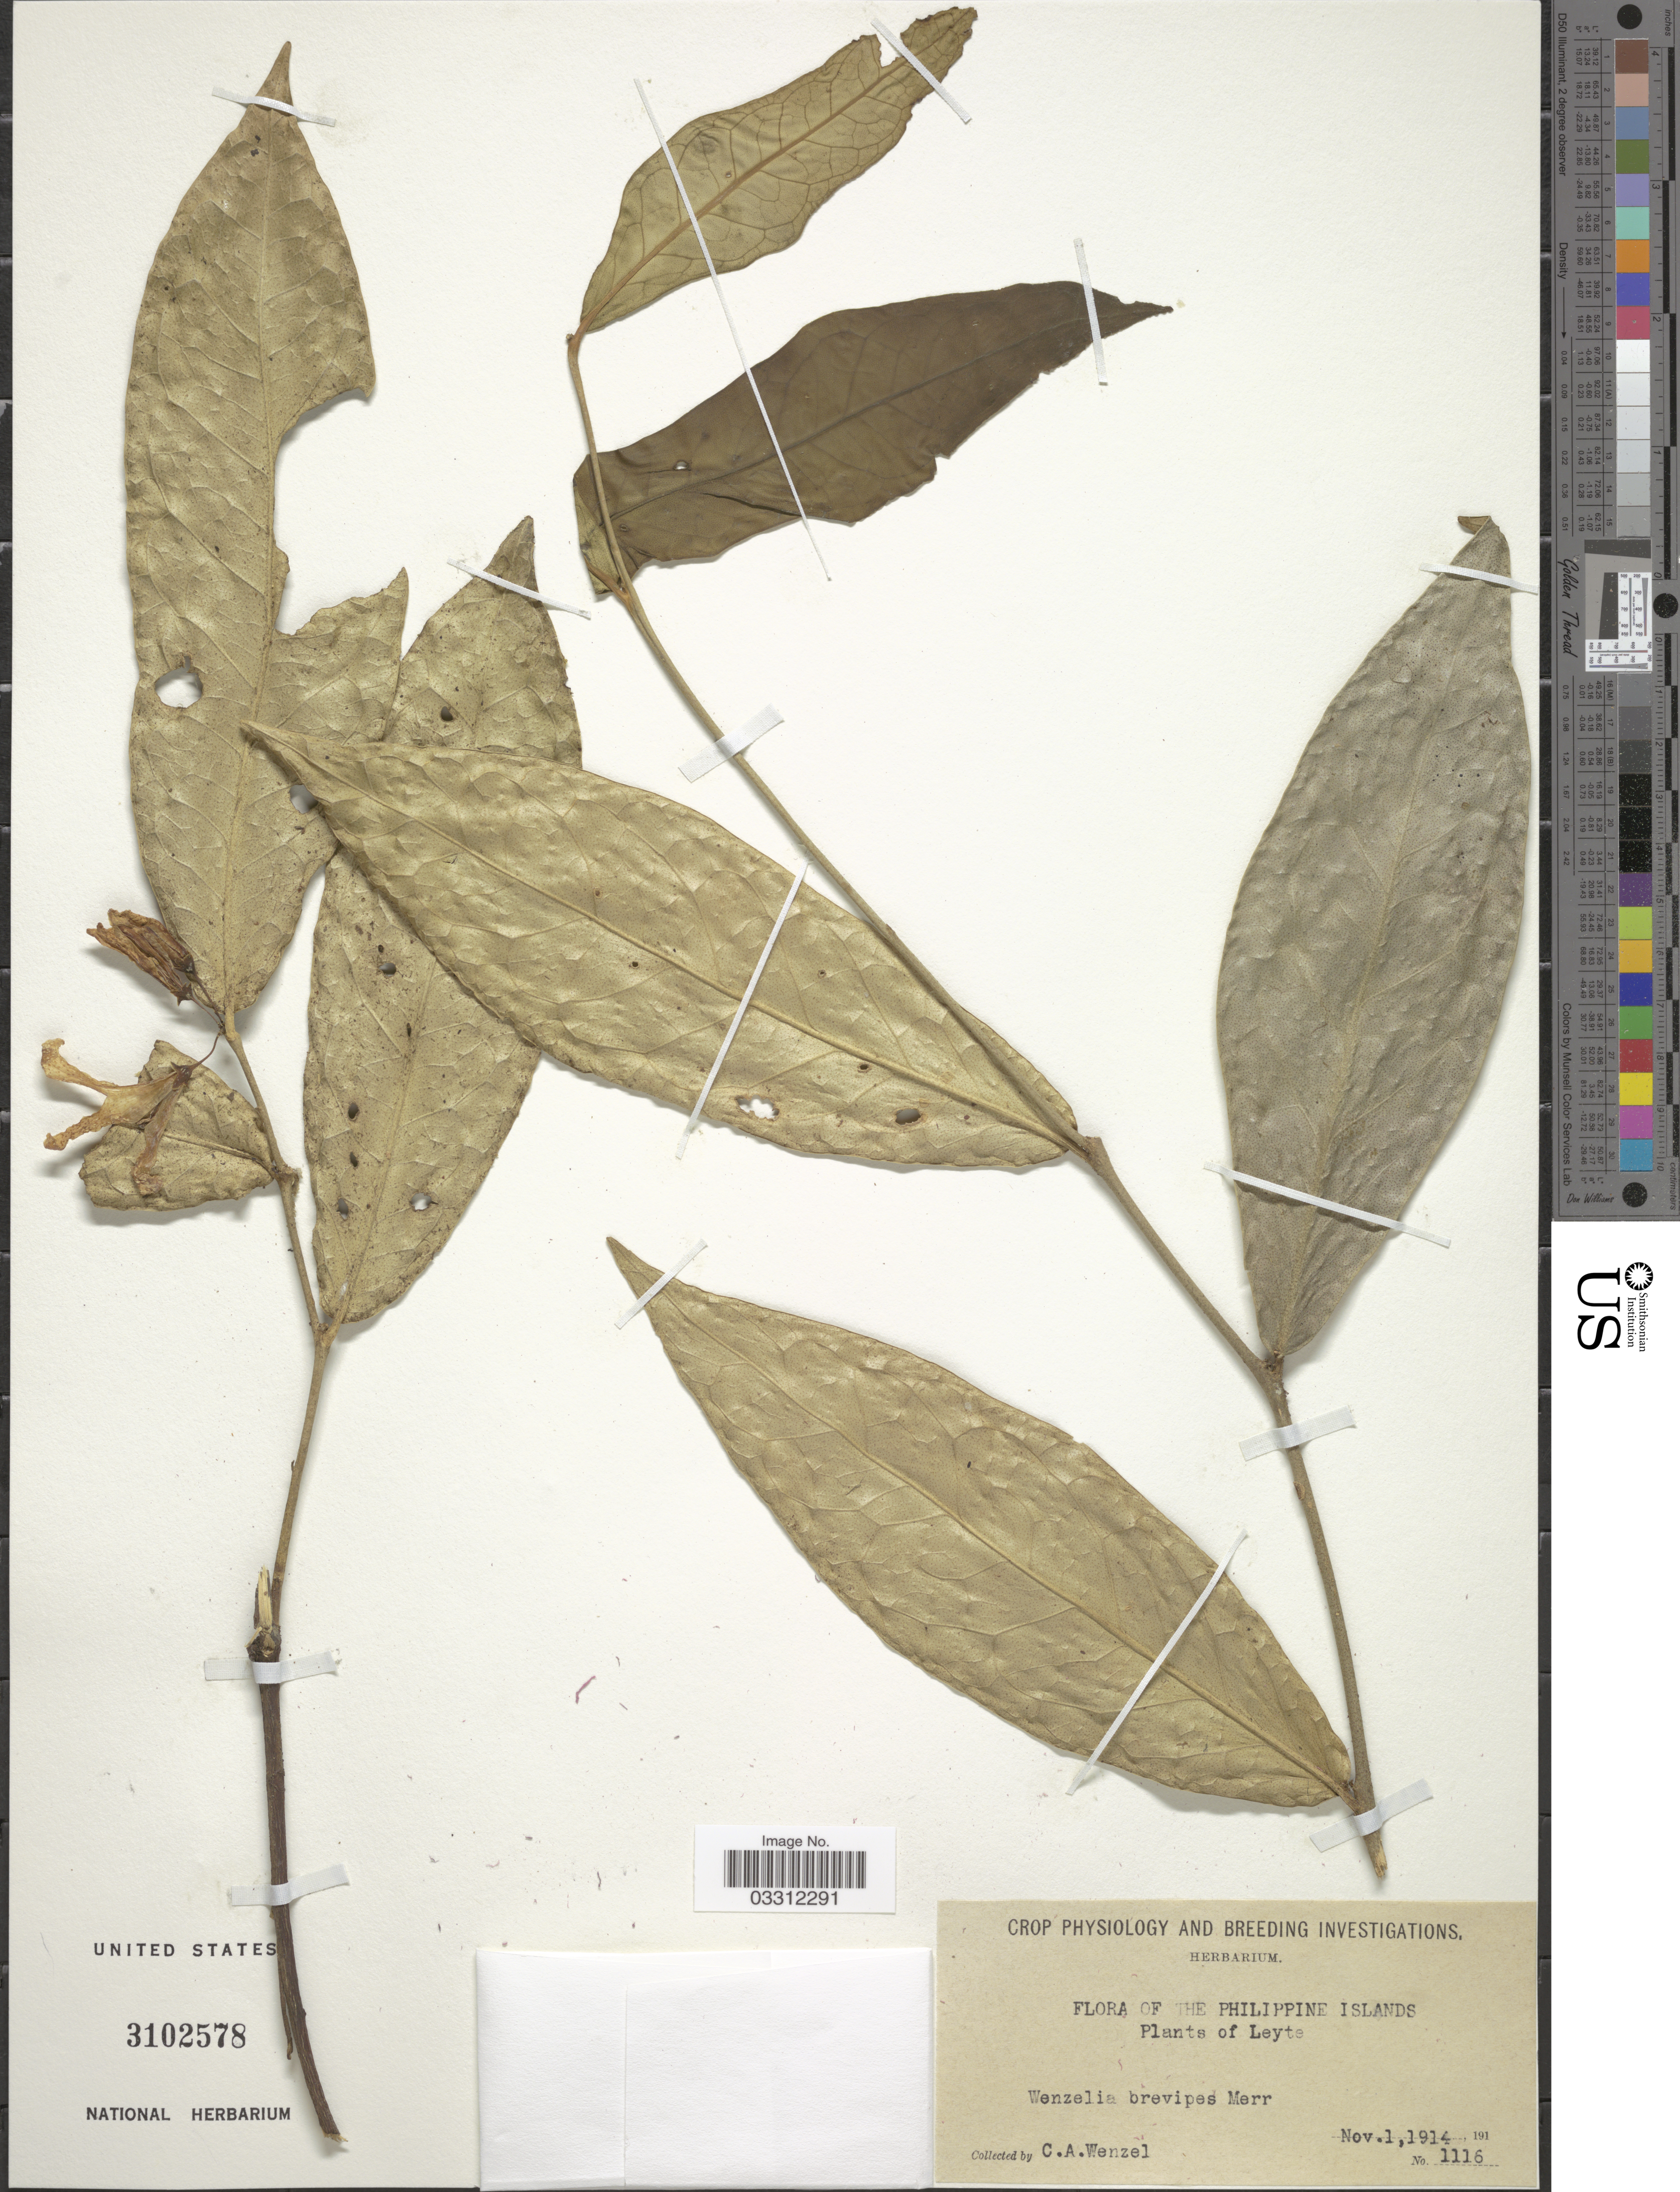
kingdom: Plantae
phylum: Tracheophyta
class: Magnoliopsida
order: Sapindales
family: Rutaceae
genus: Wenzelia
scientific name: Wenzelia brevipes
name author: Merr.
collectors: C. Wenzel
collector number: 1116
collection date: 1914-11-01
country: Philippines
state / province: Eastern Visayas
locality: Leyte.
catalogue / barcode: US 3102578